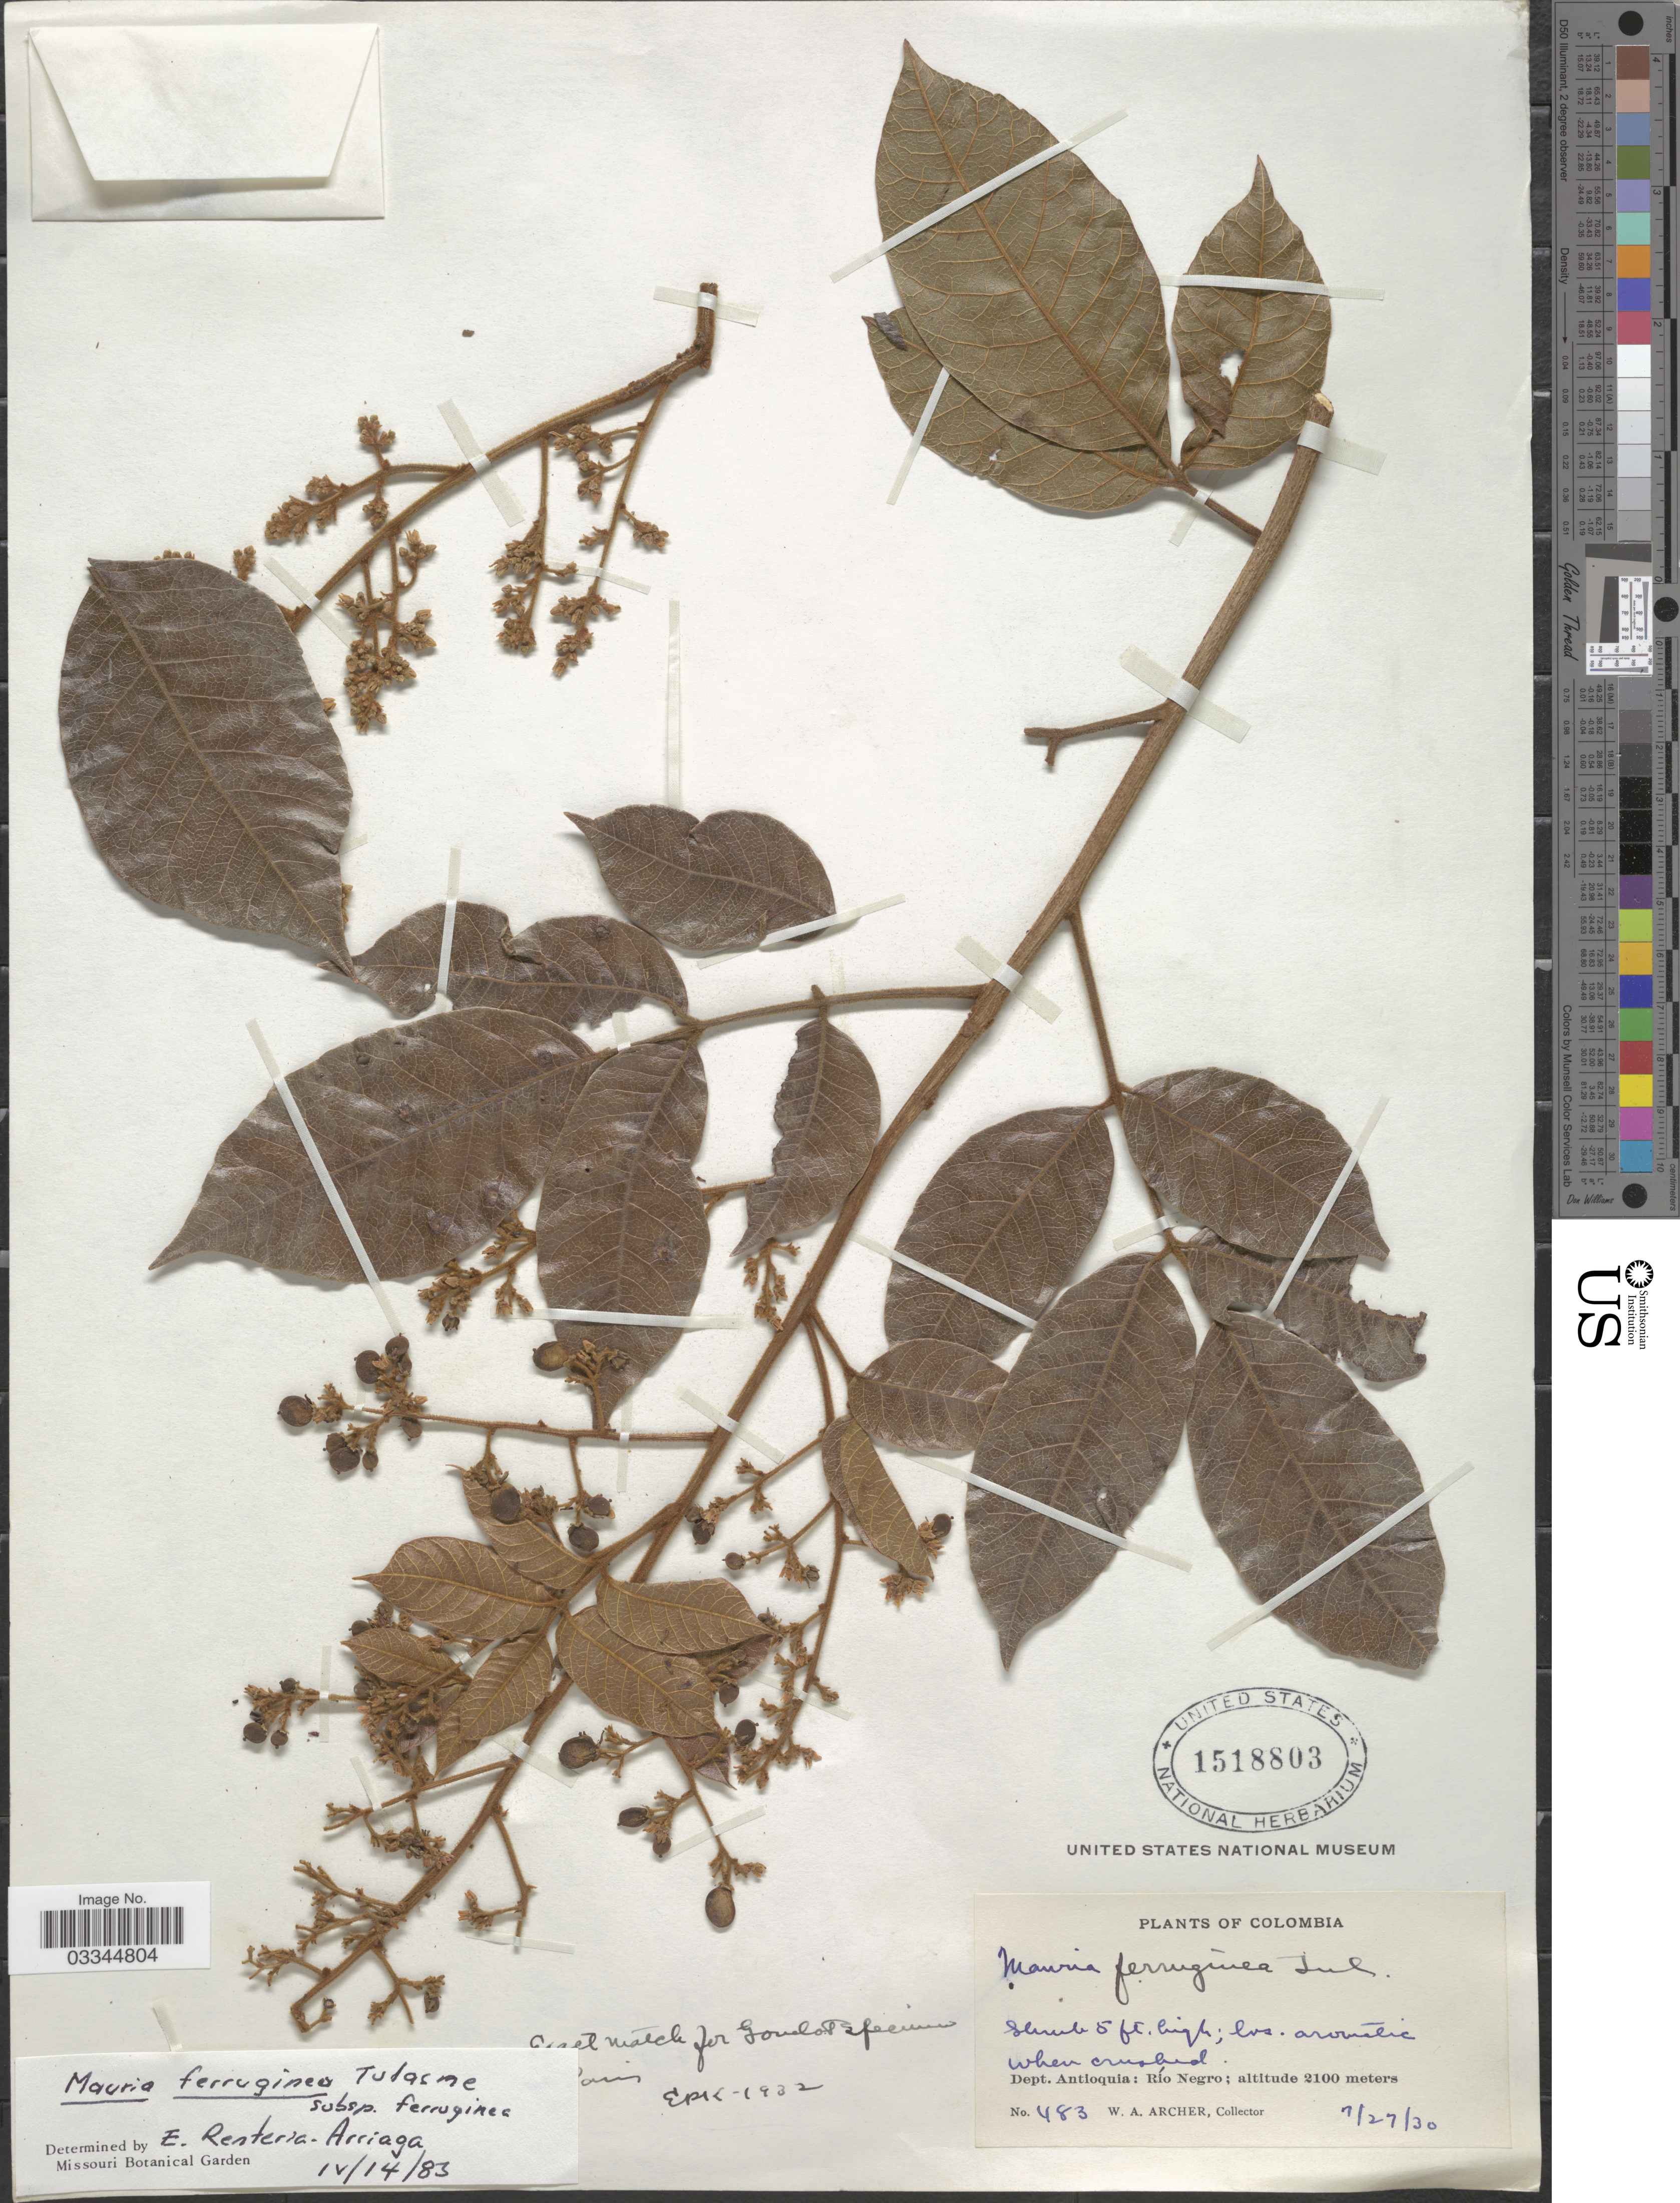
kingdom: Plantae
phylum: Tracheophyta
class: Magnoliopsida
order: Sapindales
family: Anacardiaceae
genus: Mauria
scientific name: Mauria ferruginea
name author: Tul.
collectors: W. Archer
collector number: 483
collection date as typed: Transcribed d/m/y: 27/7/30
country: Colombia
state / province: Antioquia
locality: Dept. Antioquia: Río Negro.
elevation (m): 2100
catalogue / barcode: US 1518803